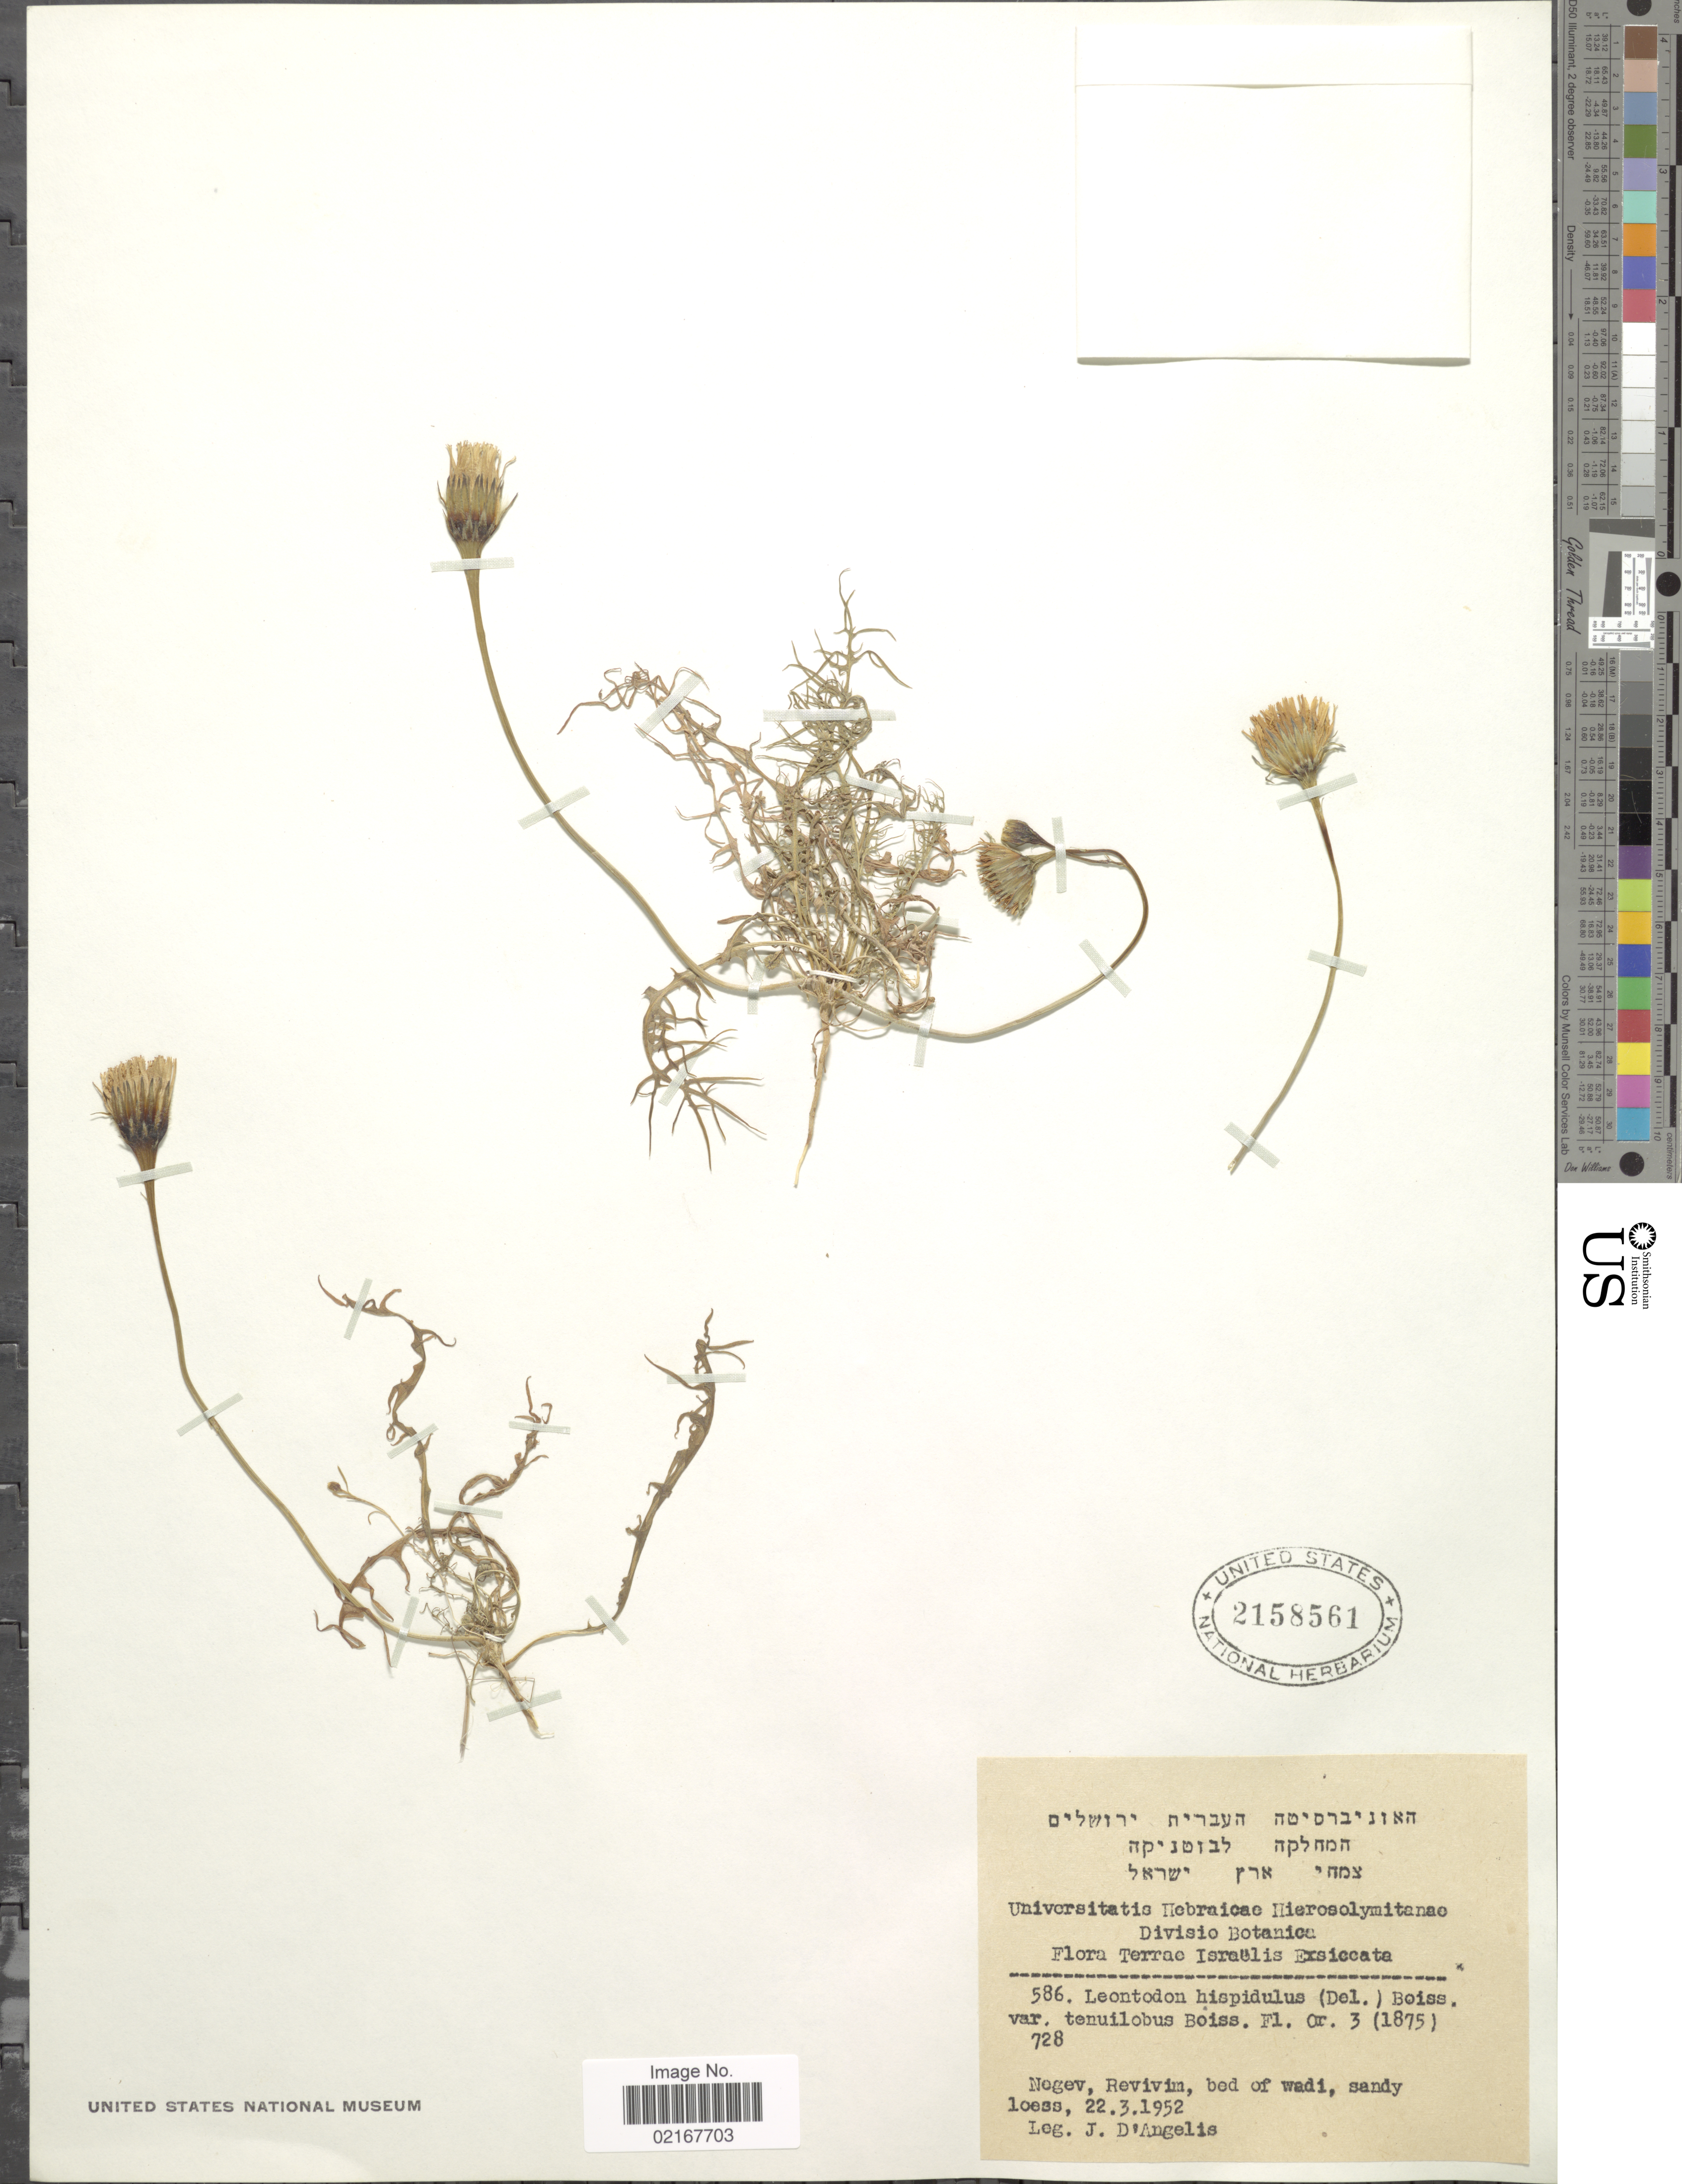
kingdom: Plantae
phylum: Tracheophyta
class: Magnoliopsida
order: Asterales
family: Asteraceae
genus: Leontodon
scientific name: Leontodon hispidulus var. tenuilobus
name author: (Boiss.) Boiss.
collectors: J. D'angelis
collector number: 586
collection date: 1952-03-22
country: Israel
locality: Nogev, Revivim, bed of wadi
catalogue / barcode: US 2158561